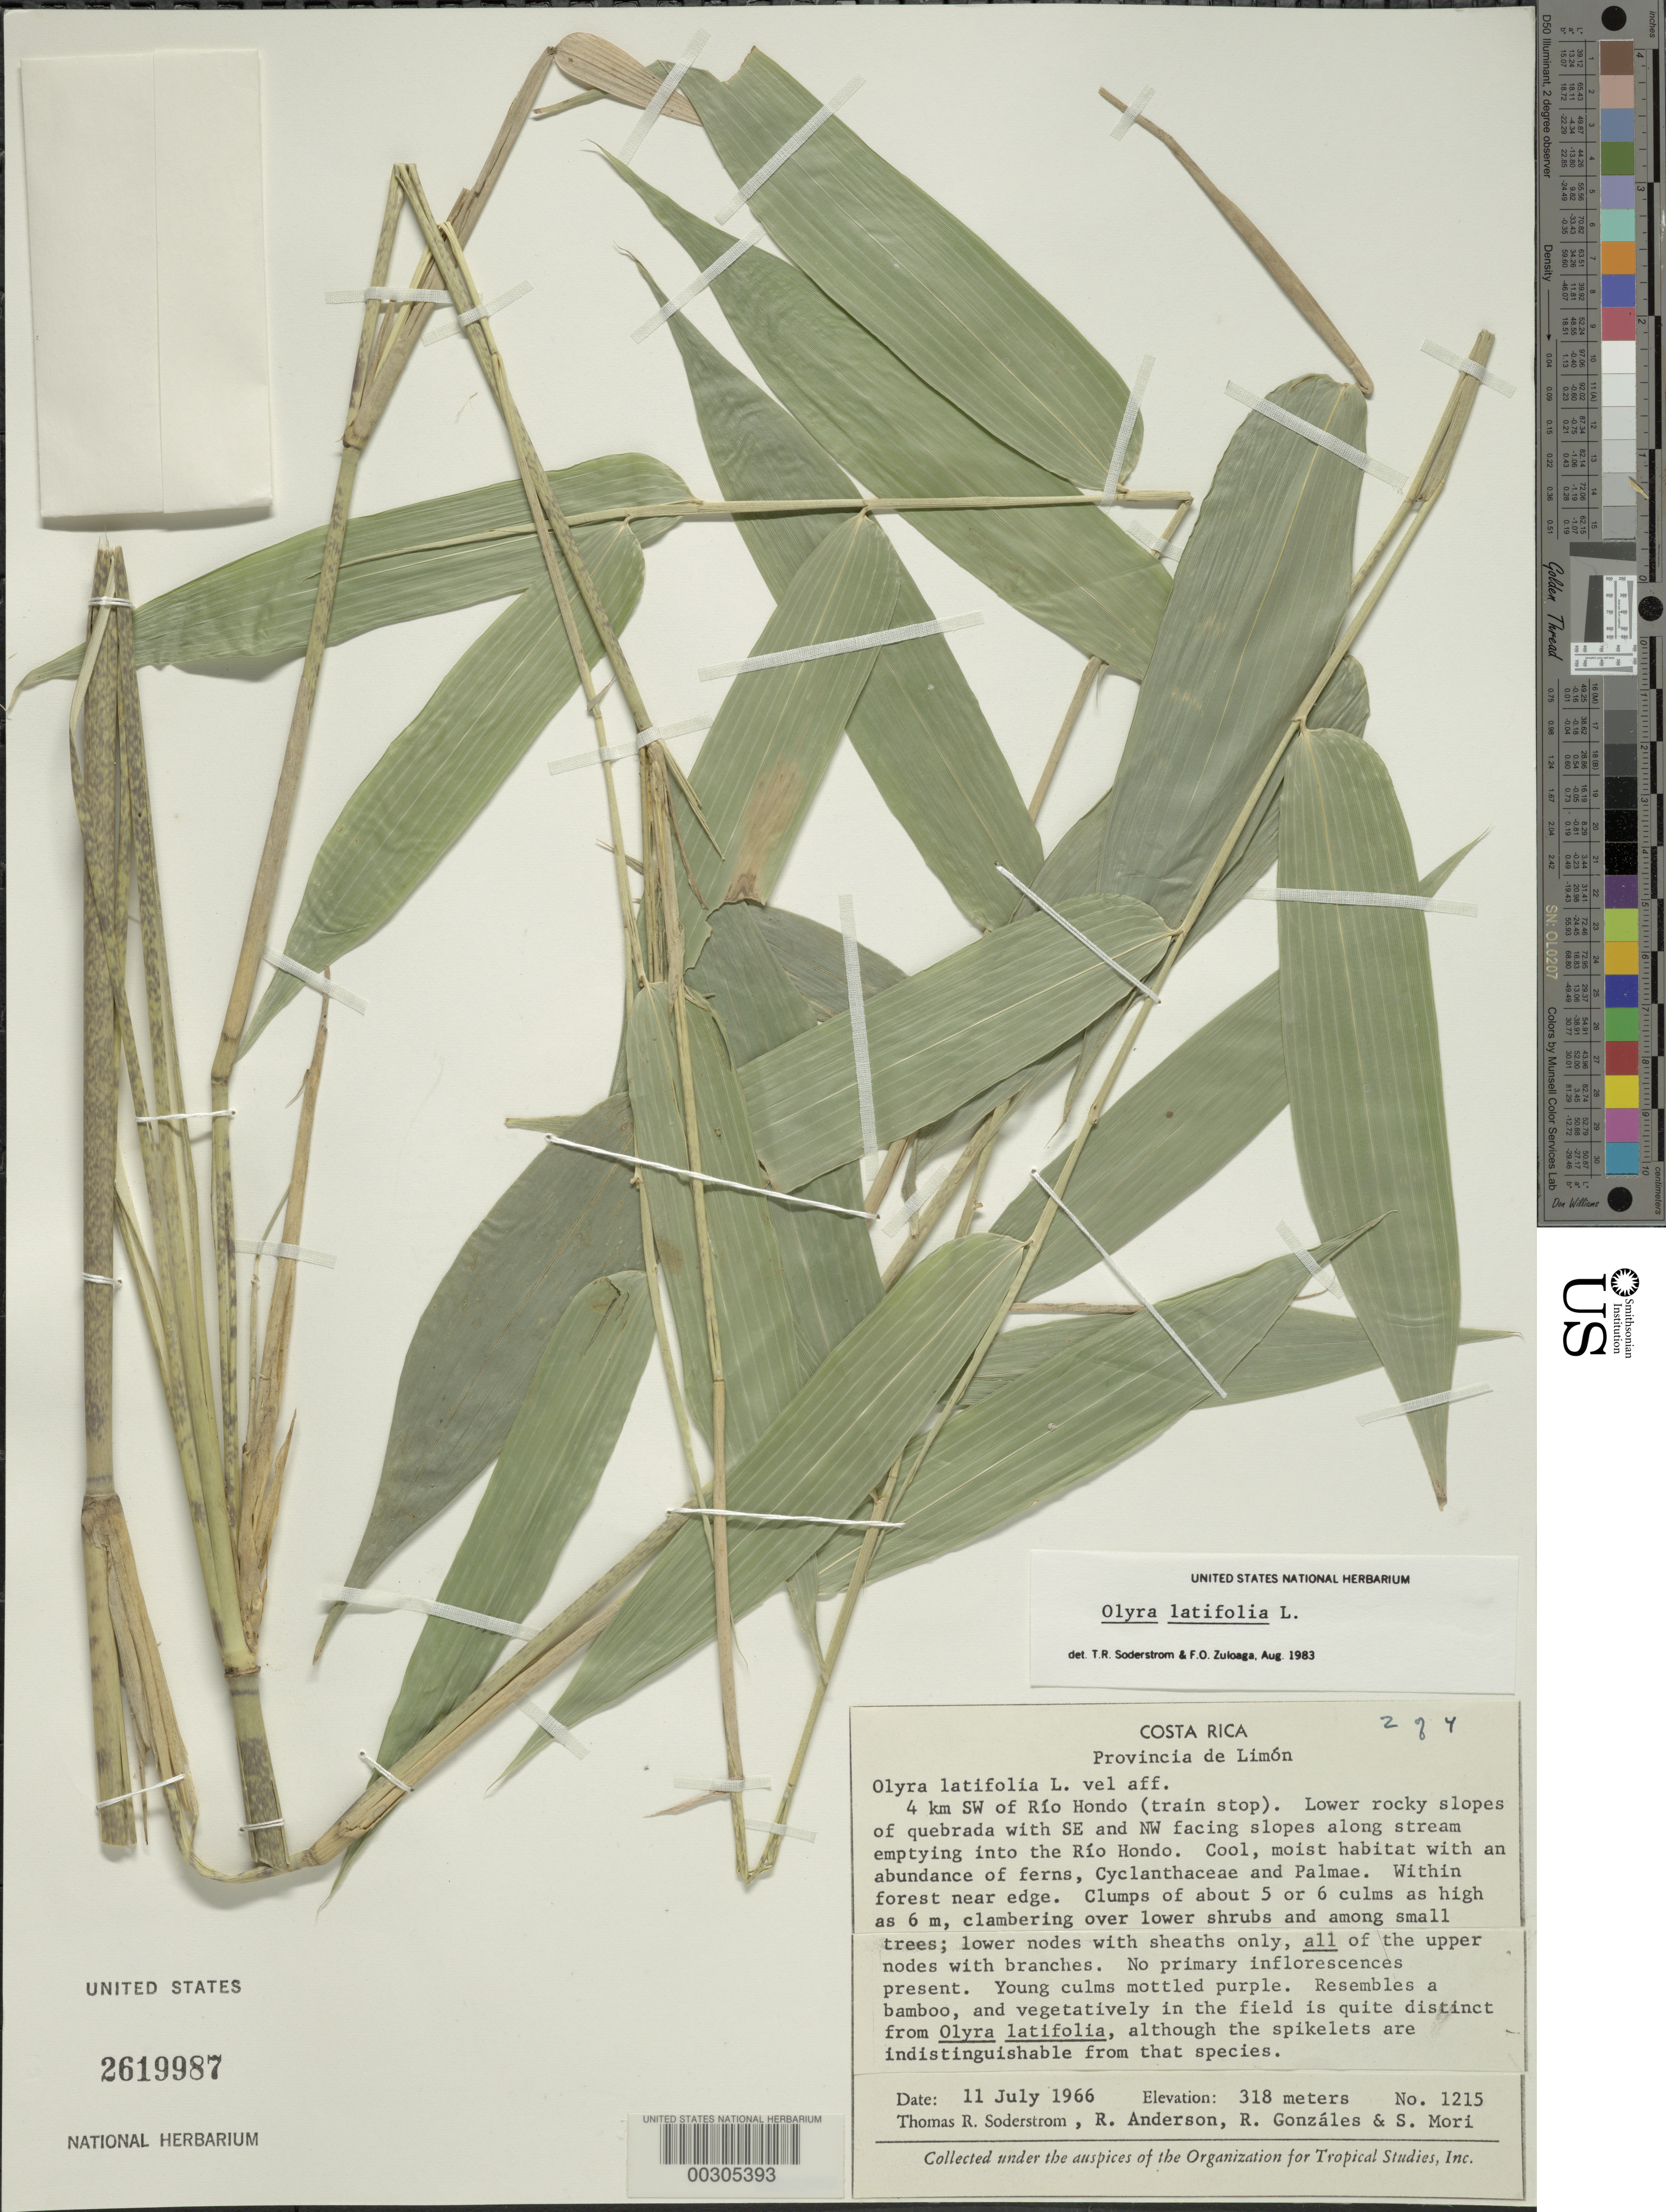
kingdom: Plantae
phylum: Tracheophyta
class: Liliopsida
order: Poales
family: Poaceae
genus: Olyra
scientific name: Olyra latifolia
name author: L.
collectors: T. R. Soderstrom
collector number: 1215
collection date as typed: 11 Jul 1966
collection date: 1966-07-11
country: Costa Rica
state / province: Limón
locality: Rio hondo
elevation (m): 318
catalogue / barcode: US 2619987